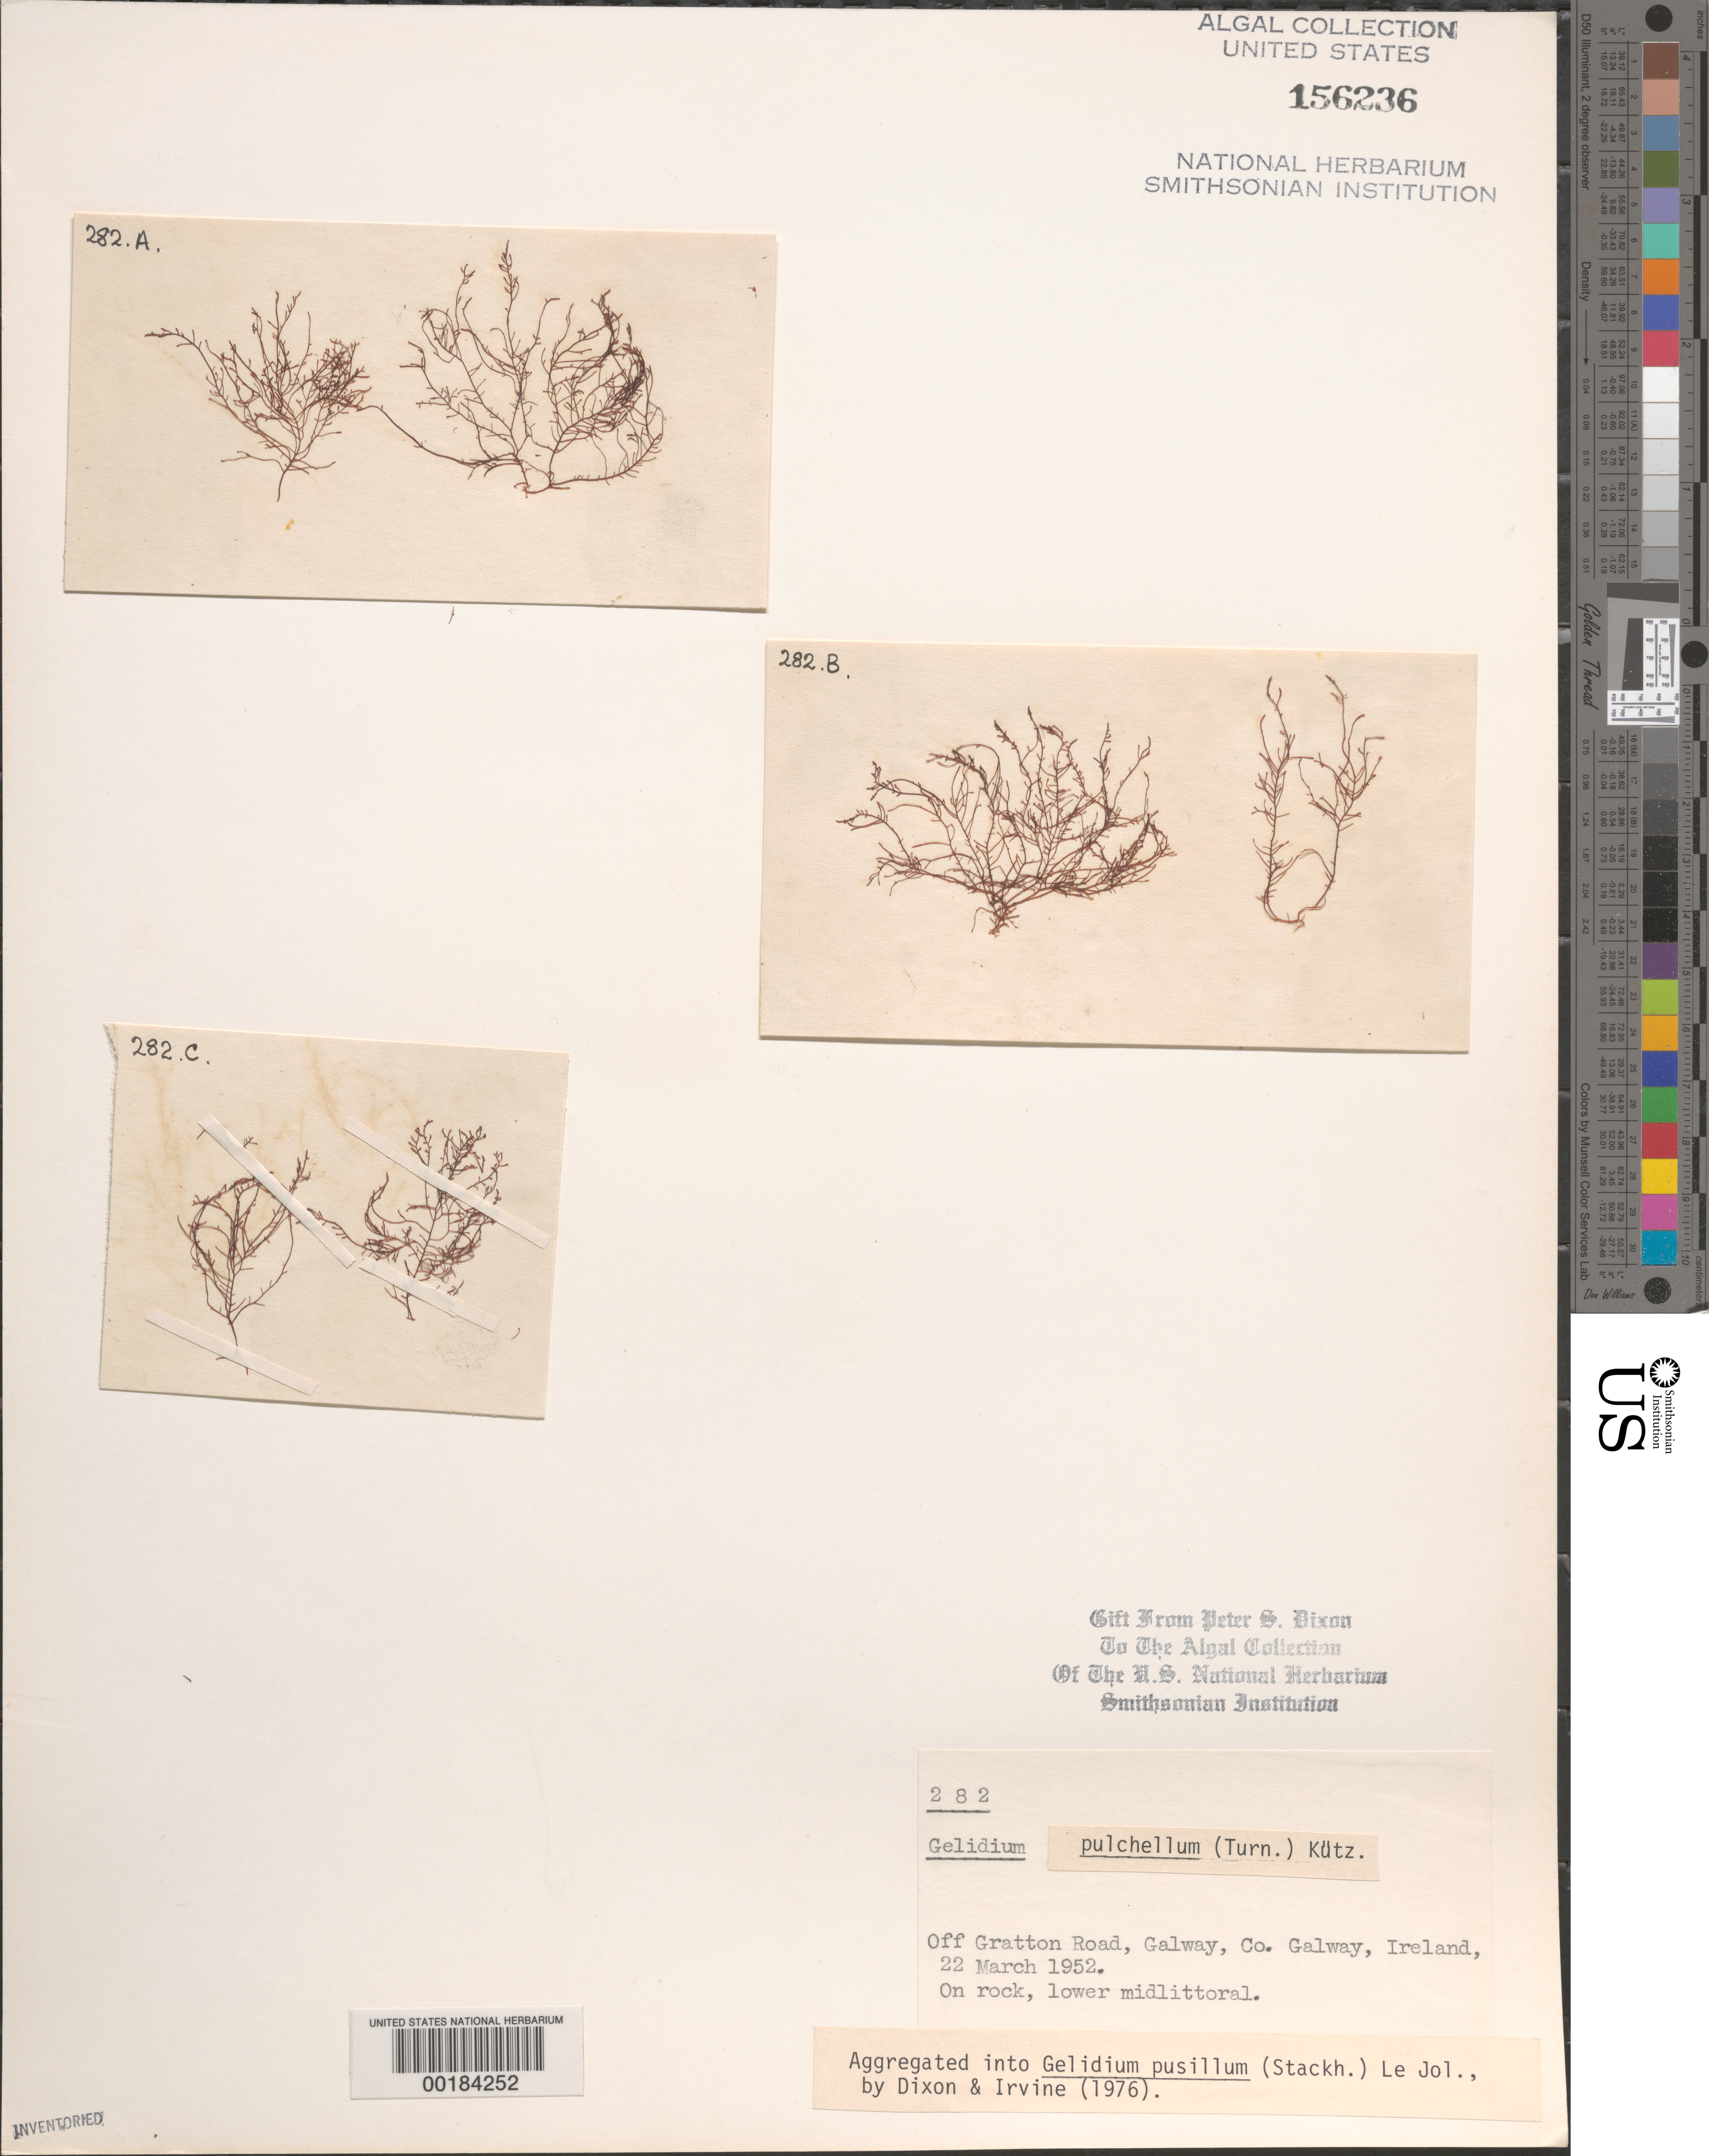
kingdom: Plantae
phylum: Rhodophyta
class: Florideophyceae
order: Gelidiales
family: Gelidiaceae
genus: Gelidium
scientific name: Gelidium pusillum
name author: (Stackh.) Le Jol.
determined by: Dixon, P. S.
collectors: P. S. Dixon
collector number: PSD 282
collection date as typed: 22 Mar 1952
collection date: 1952-03-22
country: Ireland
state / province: Connaught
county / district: Galway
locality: Off Gratton Road, Galway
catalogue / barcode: US 156236